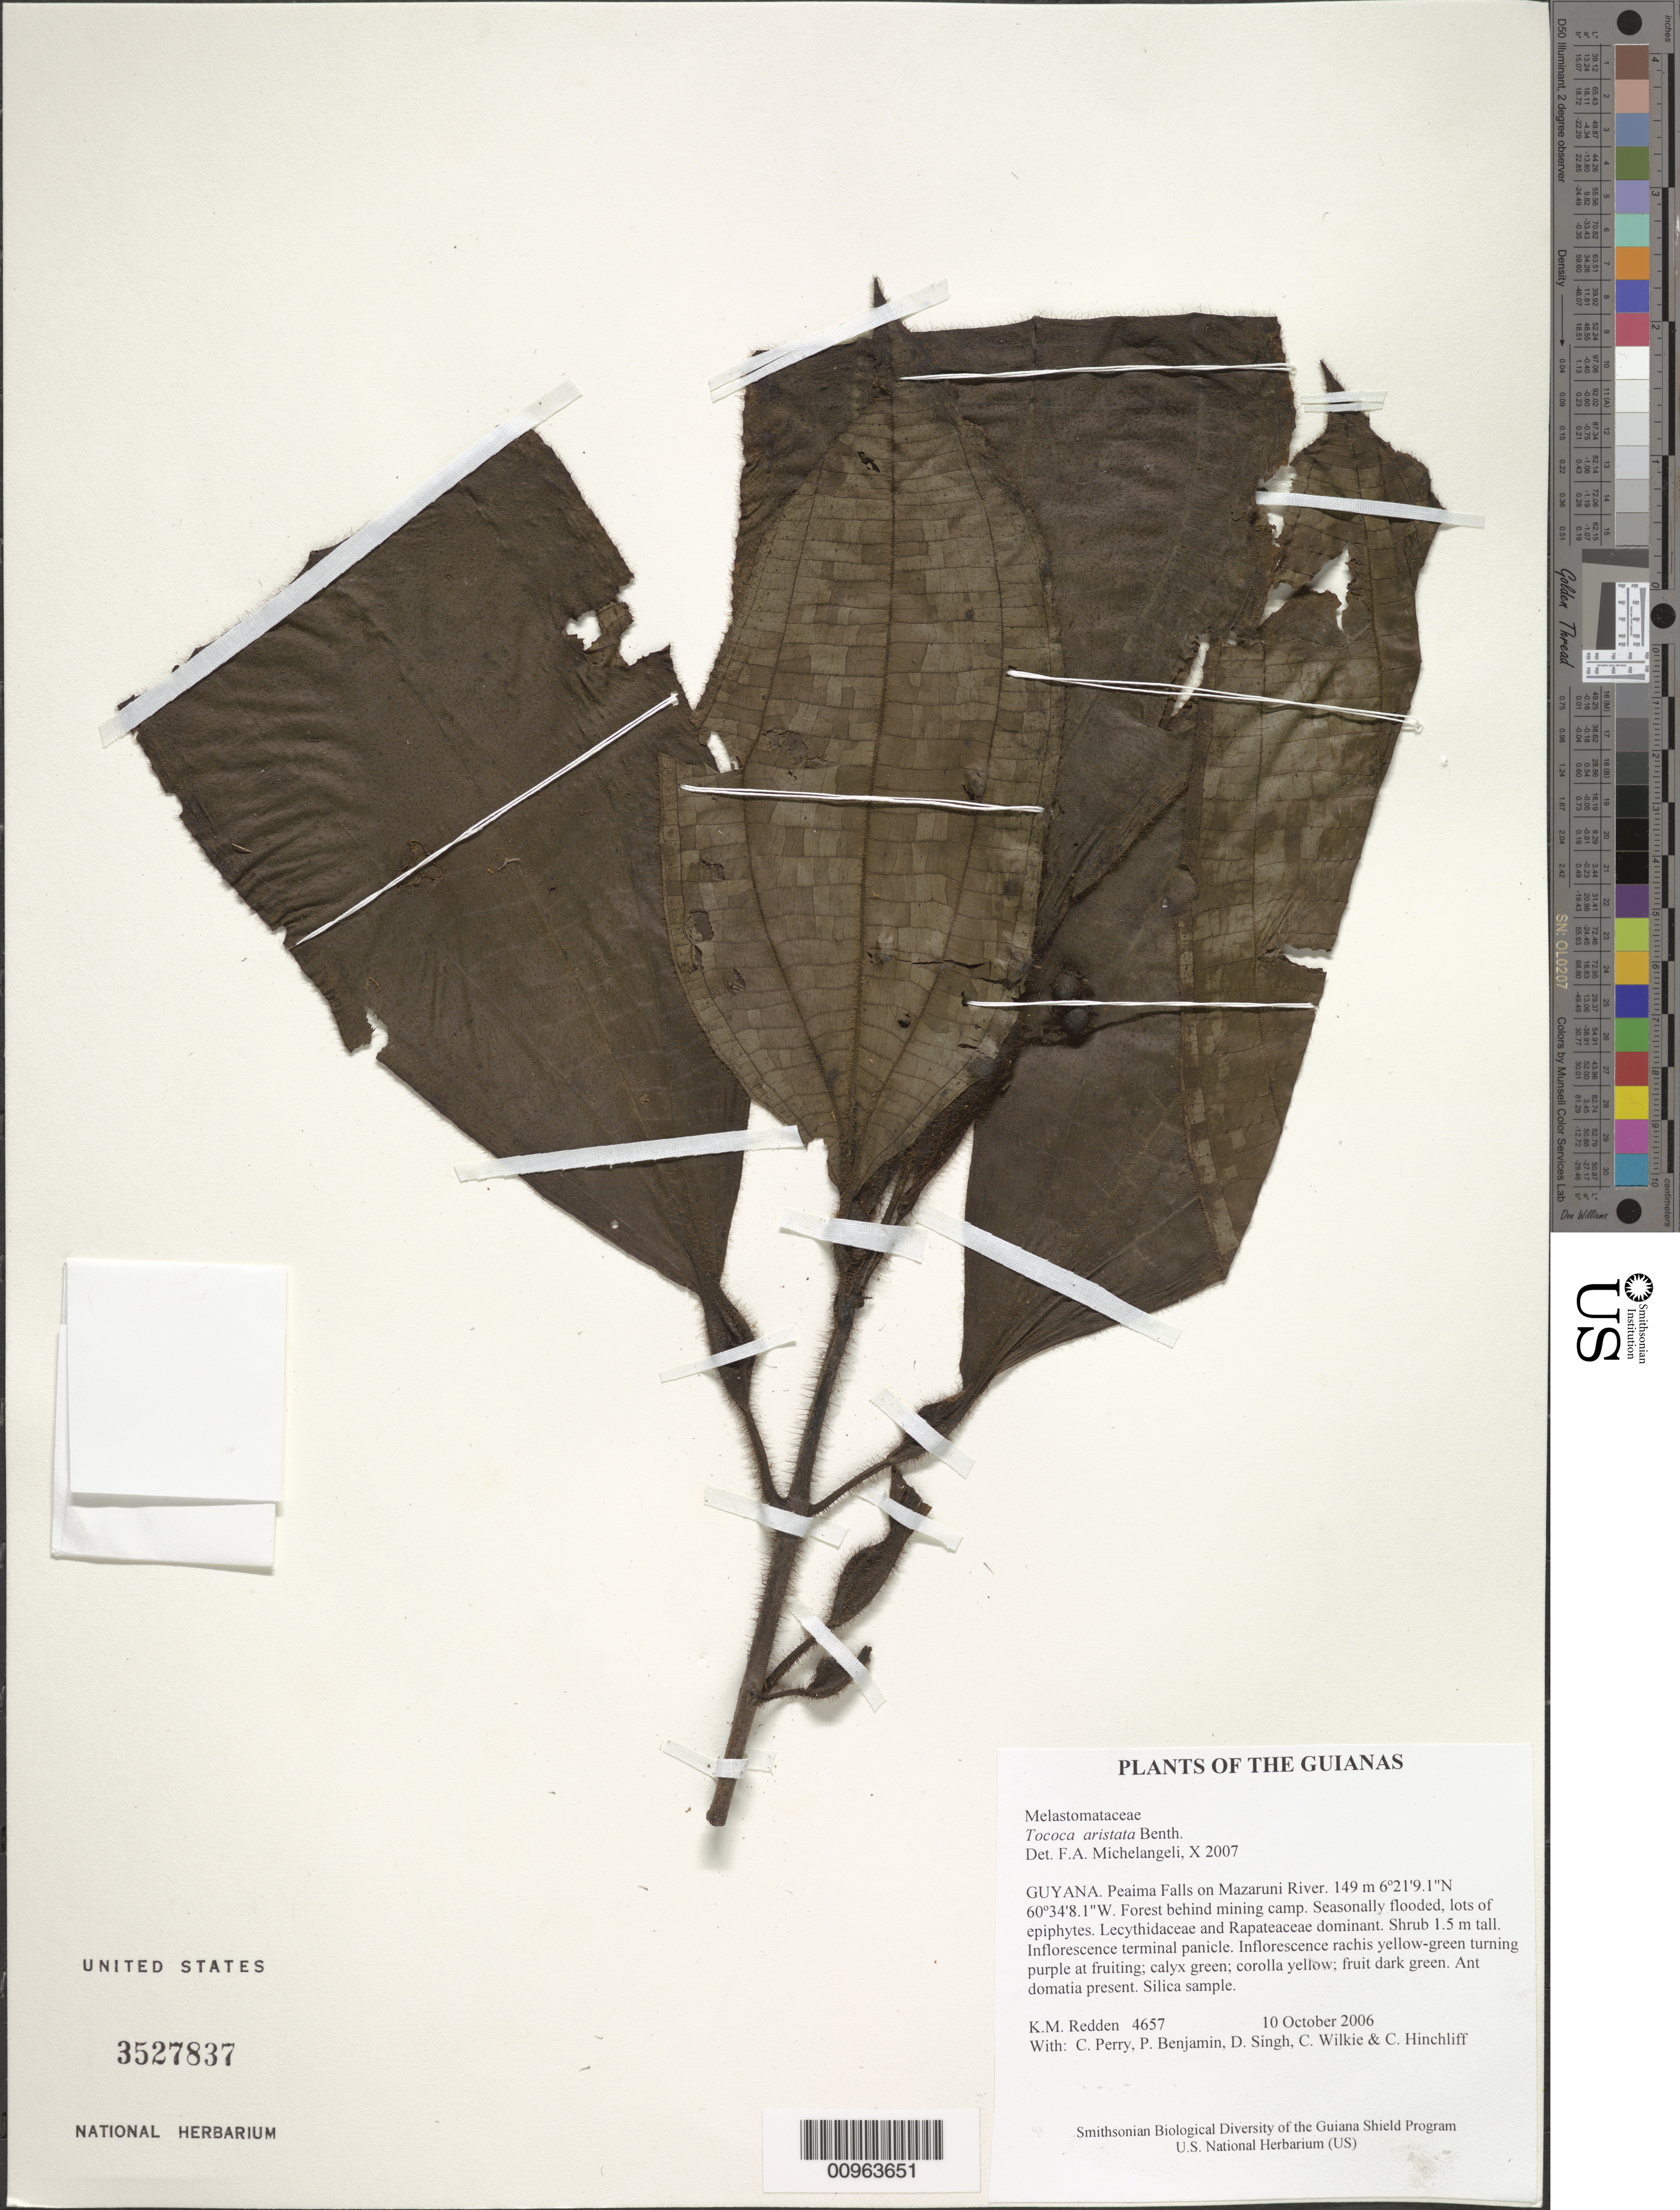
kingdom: Plantae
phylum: Tracheophyta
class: Magnoliopsida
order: Myrtales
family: Melastomataceae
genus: Tococa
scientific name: Tococa aristata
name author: Benth.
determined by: Michelangeli, F. A.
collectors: K. M. Redden, C. Perry, P. Benjamin, D. Singh, C. Wilkie & C. E. Hinchliff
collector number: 4657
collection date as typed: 10 October 2006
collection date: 2006-10-10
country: Guyana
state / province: Cuyuni-Mazaruni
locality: Peaima Falls on Mazaruni River.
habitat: Forest behind mining camp. Seasonally flooded, lots of epiphytes. Lecythidaceae and Rapateaceae dominant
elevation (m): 149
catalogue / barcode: US 3527837